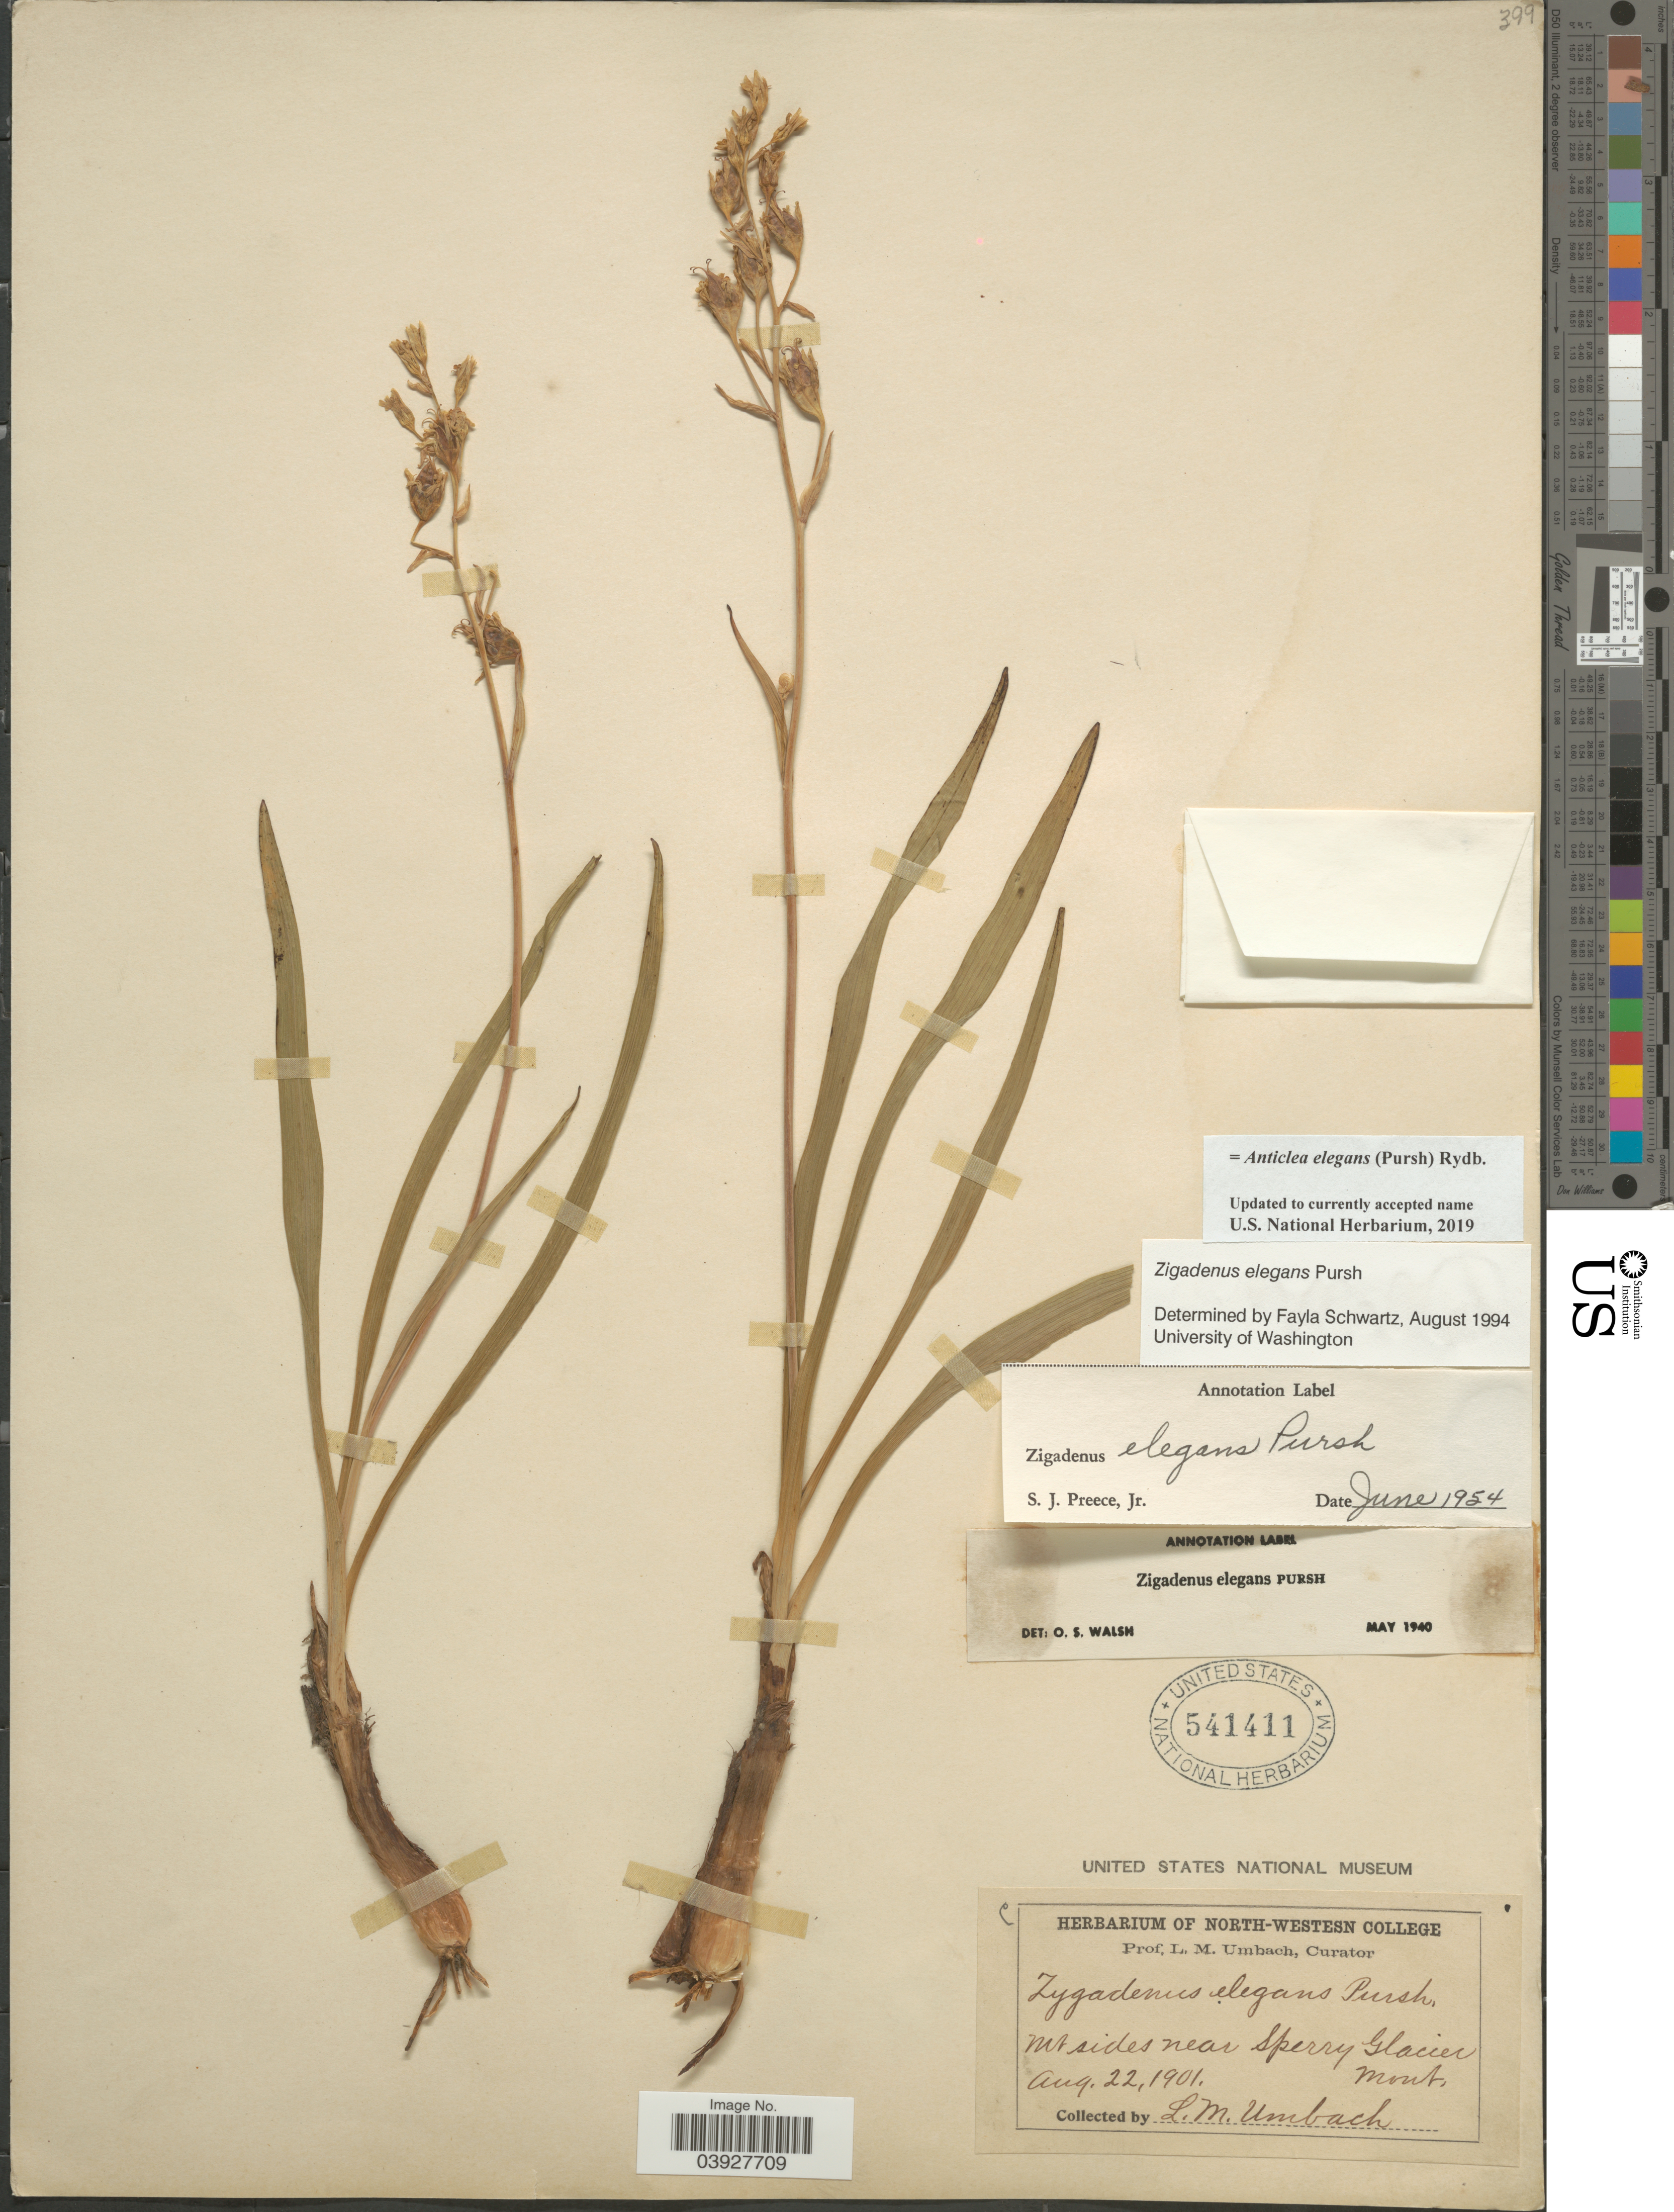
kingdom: Plantae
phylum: Tracheophyta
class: Liliopsida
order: Liliales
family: Melanthiaceae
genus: Anticlea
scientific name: Anticlea elegans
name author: (Pursh) Rydb.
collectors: L. M. Umbach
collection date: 1901-08-22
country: United States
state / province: Montana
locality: Mt sides near Sperry Glacier.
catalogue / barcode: US 541411